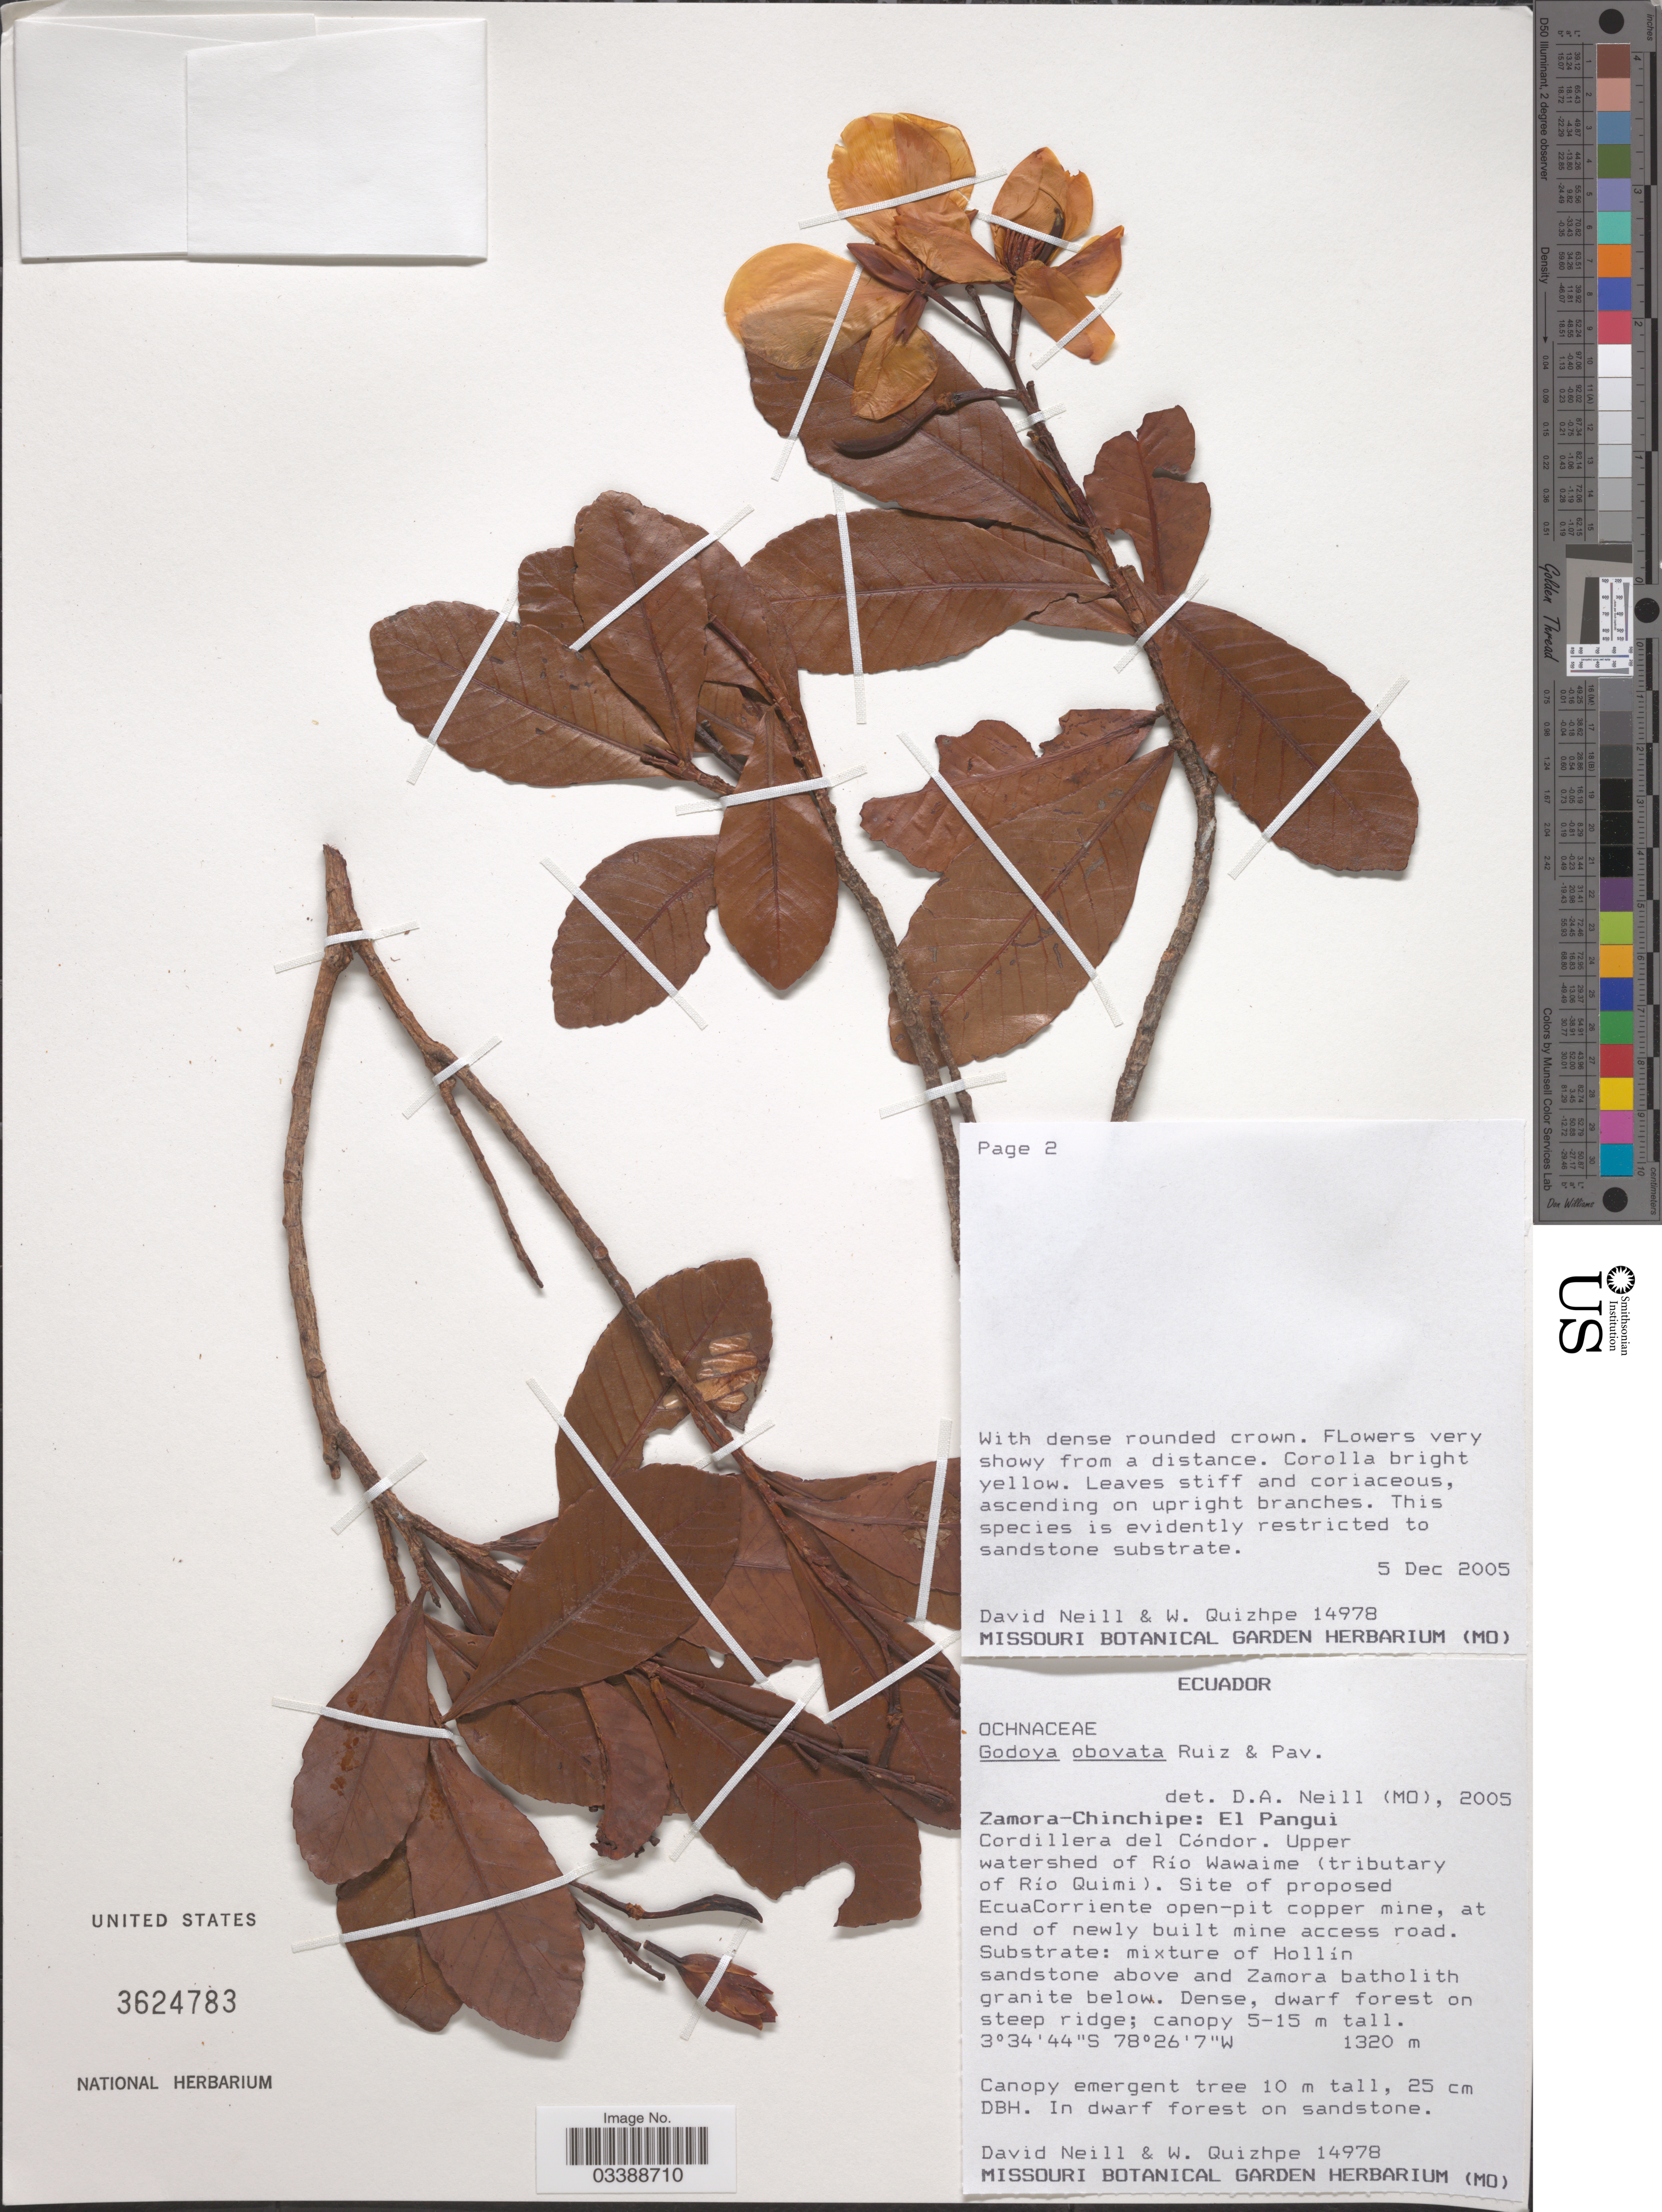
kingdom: Plantae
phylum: Tracheophyta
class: Magnoliopsida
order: Malpighiales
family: Ochnaceae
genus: Godoya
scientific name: Godoya obovata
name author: Ruiz & Pav.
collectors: D. A. Neil & W. Quizhpe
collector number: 14978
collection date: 2005-12-05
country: Ecuador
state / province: Zamora-Chinchipe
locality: El Pangui. Cordillera del Cóndor. Upper watershed of Río Wawaime (tributary of Río Quimi). Site of proposed EcuaCorriente open-pit copper mine, at end of newly built mine access road.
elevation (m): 1320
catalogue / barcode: US 3624783